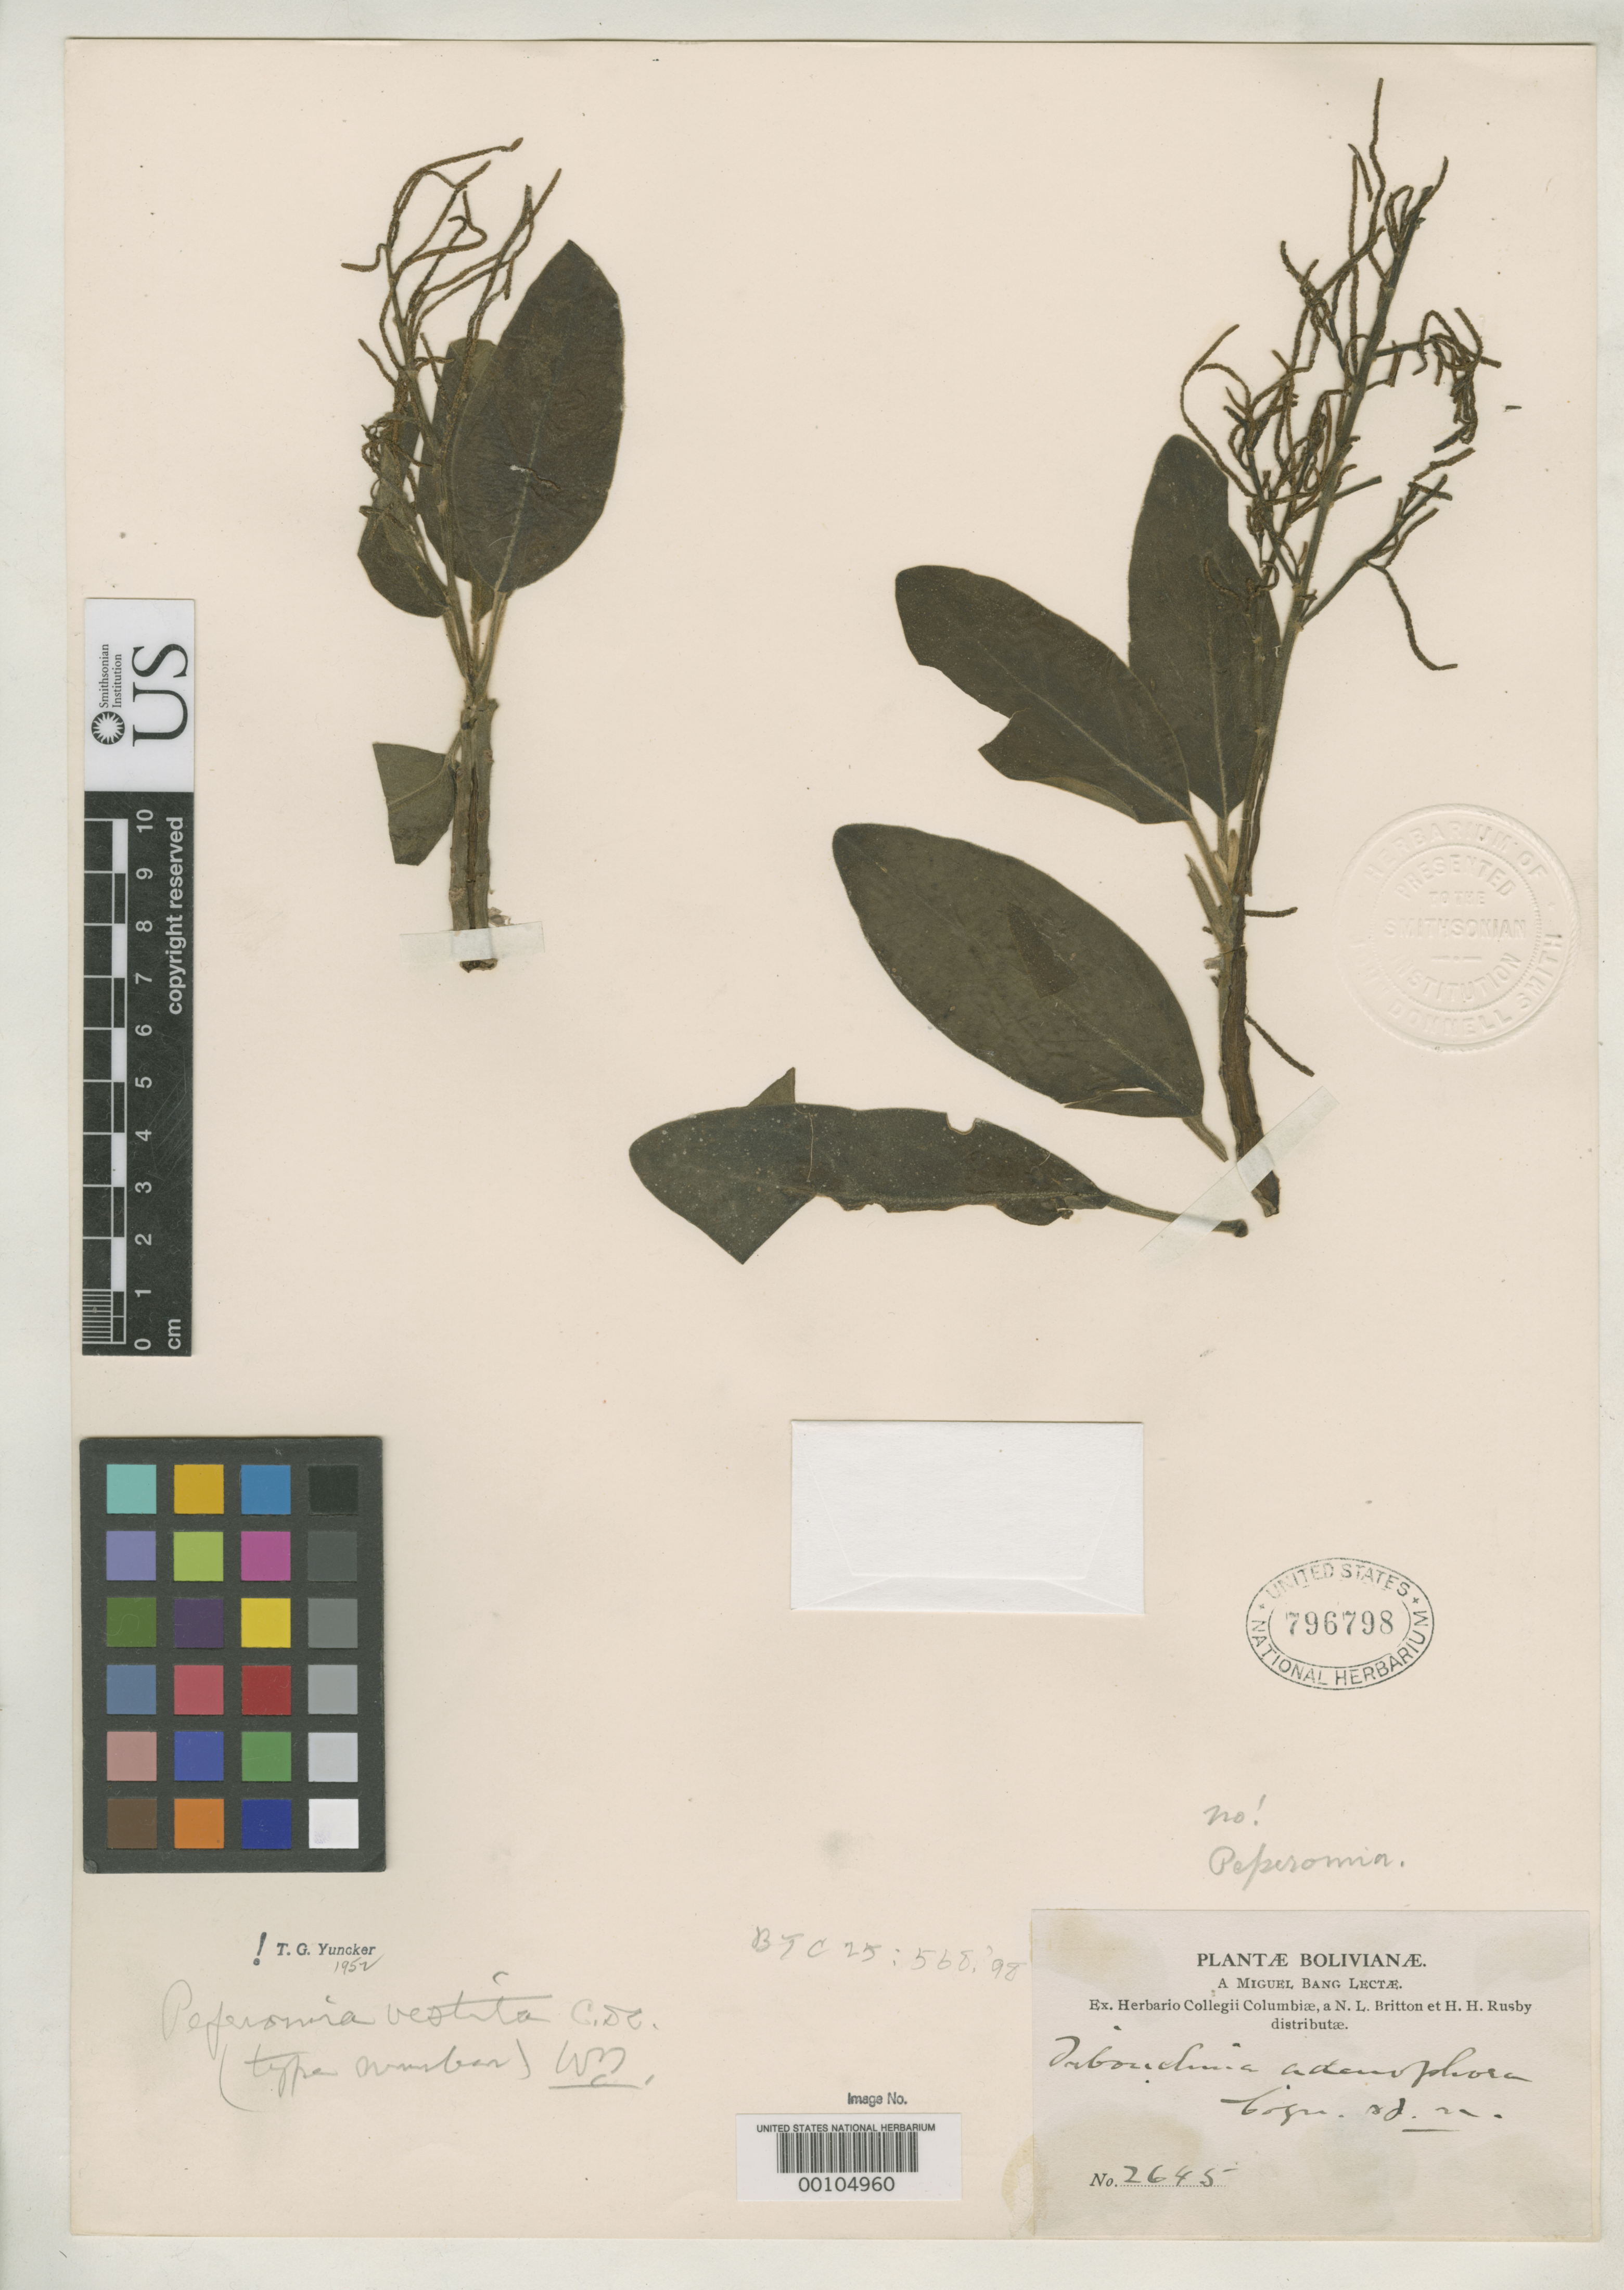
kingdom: Plantae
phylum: Tracheophyta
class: Magnoliopsida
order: Piperales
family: Piperaceae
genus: Peperomia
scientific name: Peperomia vestita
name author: C. DC.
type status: Isotype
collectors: M. Bang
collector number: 2645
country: Bolivia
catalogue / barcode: US 796798